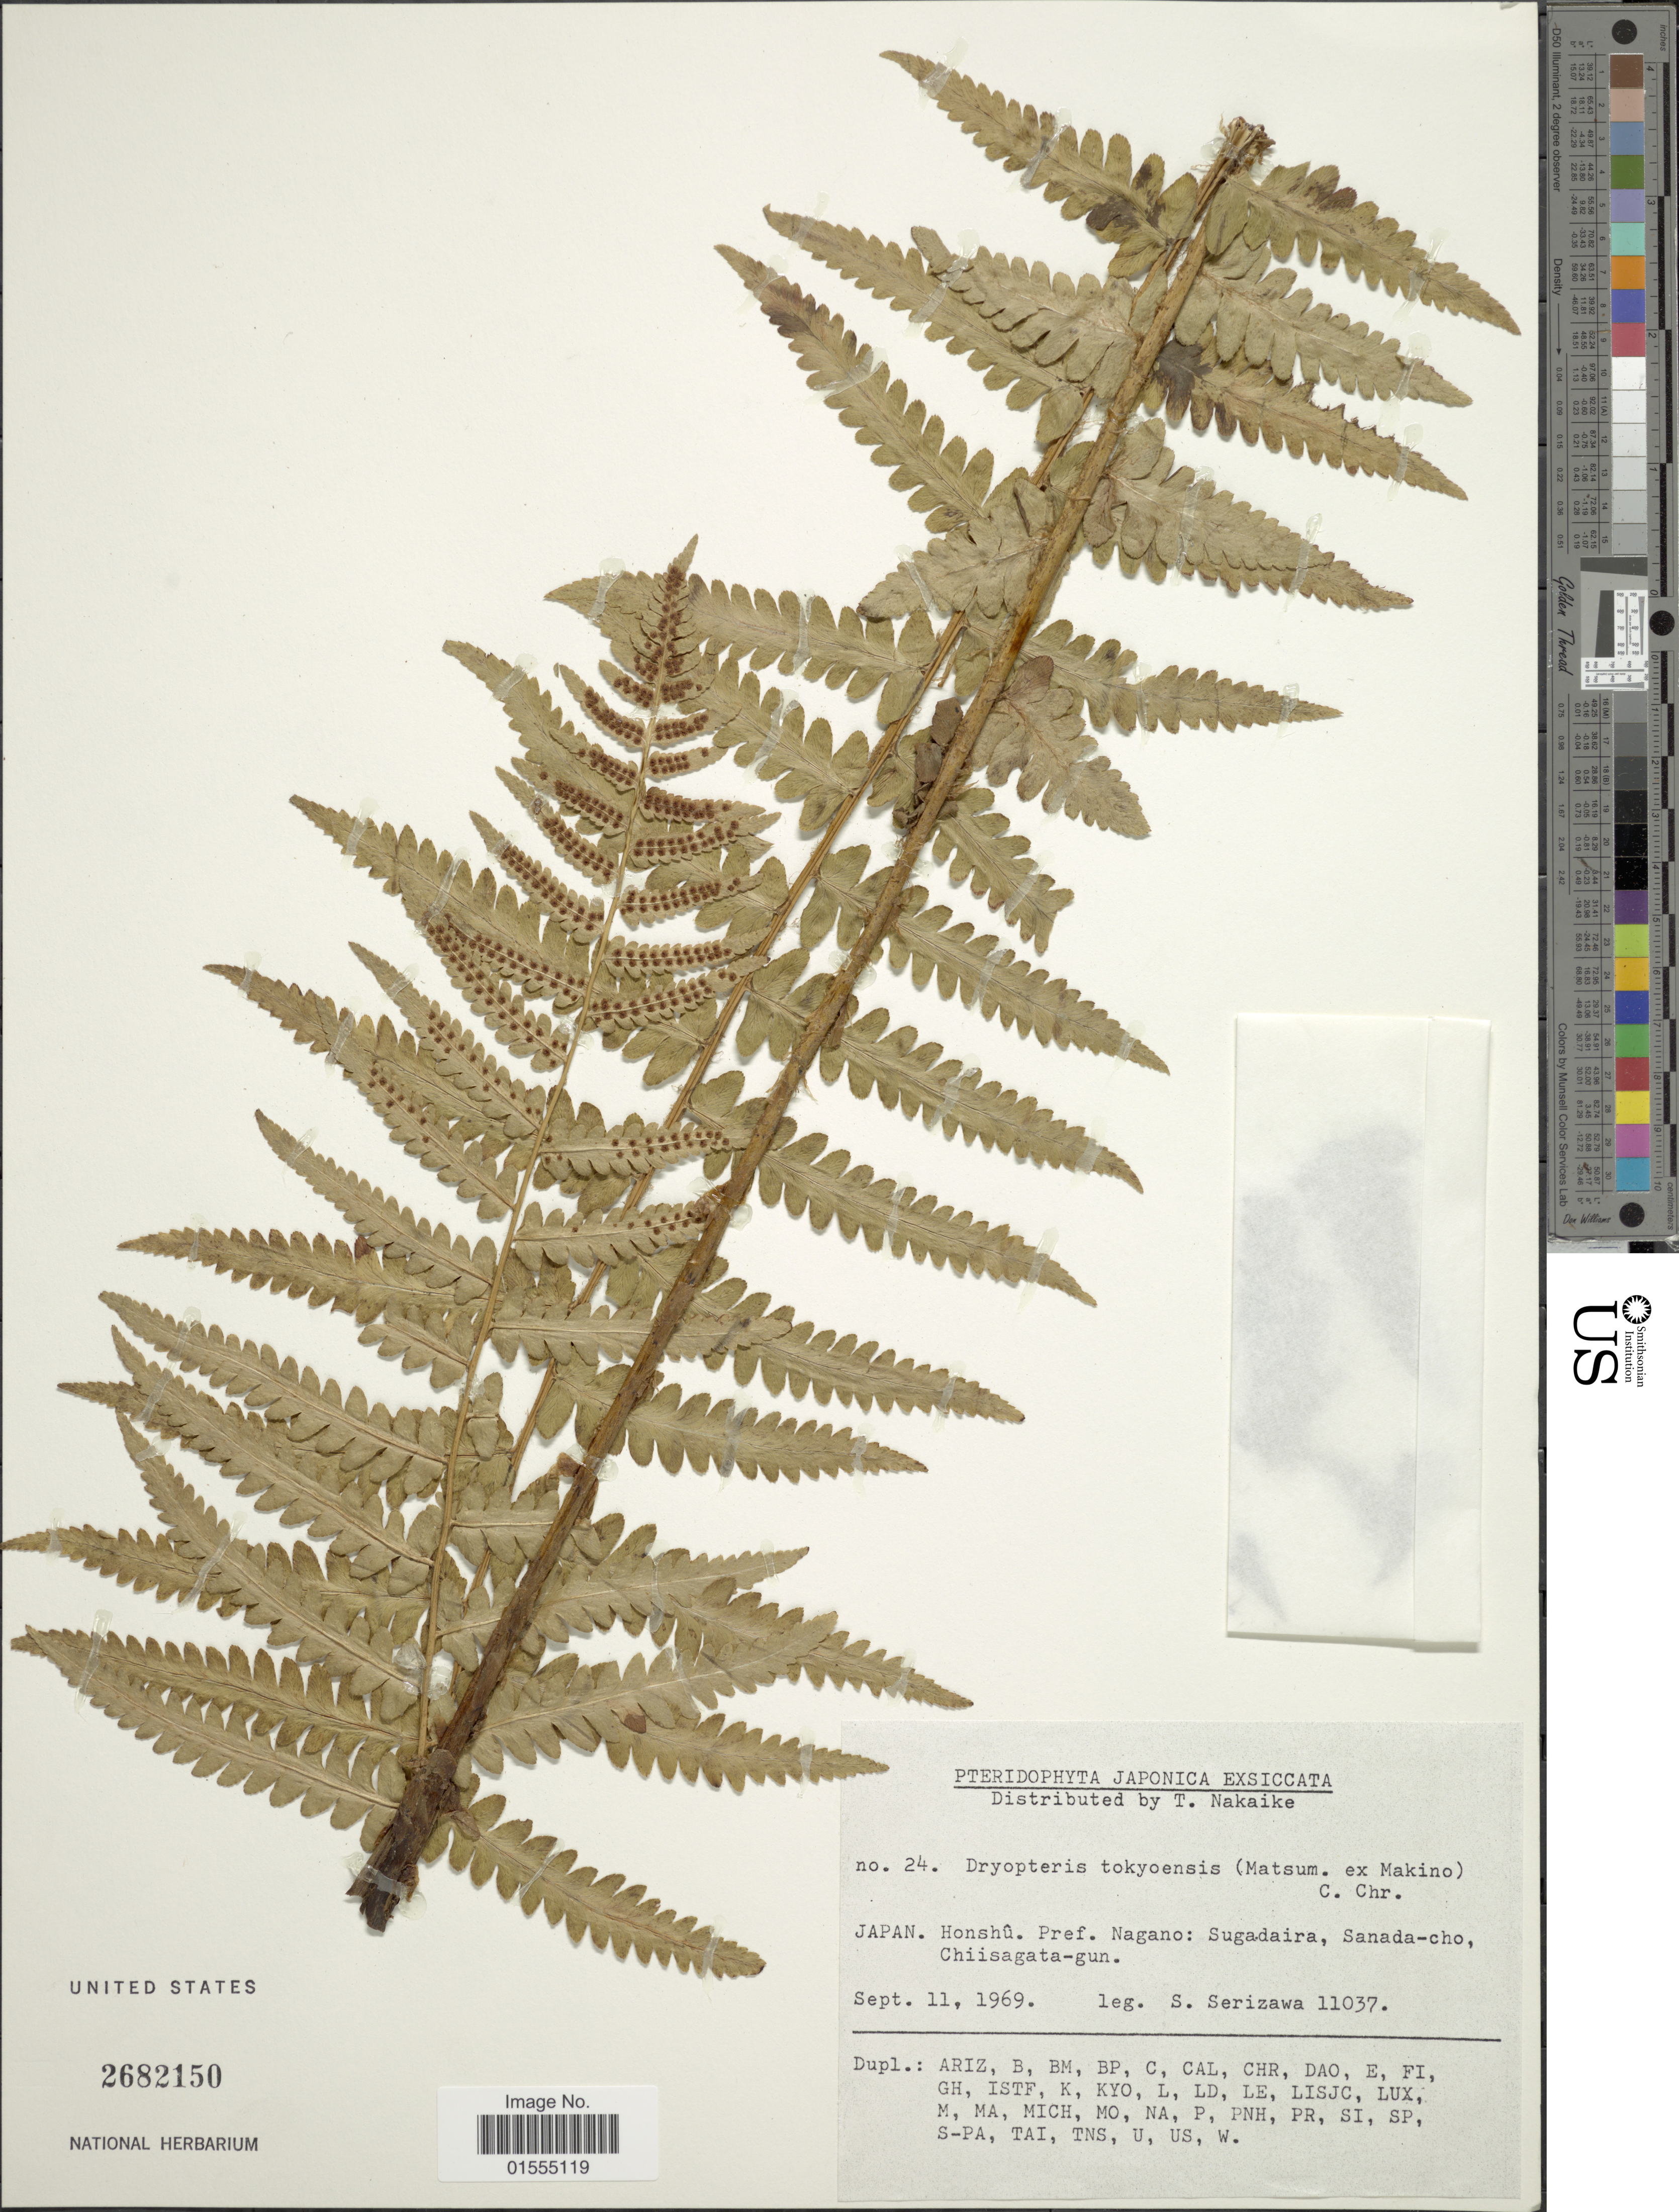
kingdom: Plantae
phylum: Tracheophyta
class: Polypodiopsida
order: Polypodiales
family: Dryopteridaceae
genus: Dryopteris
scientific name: Dryopteris tokyoensis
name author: (Matsum. ex Makino) C. Chr.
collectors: S. Serizawa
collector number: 24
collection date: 1969-09-11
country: Japan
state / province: Nagano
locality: Honshû Pref Nagano: Sugidaira, Sanada-cho, Chiisagata-gun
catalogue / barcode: US 2682150